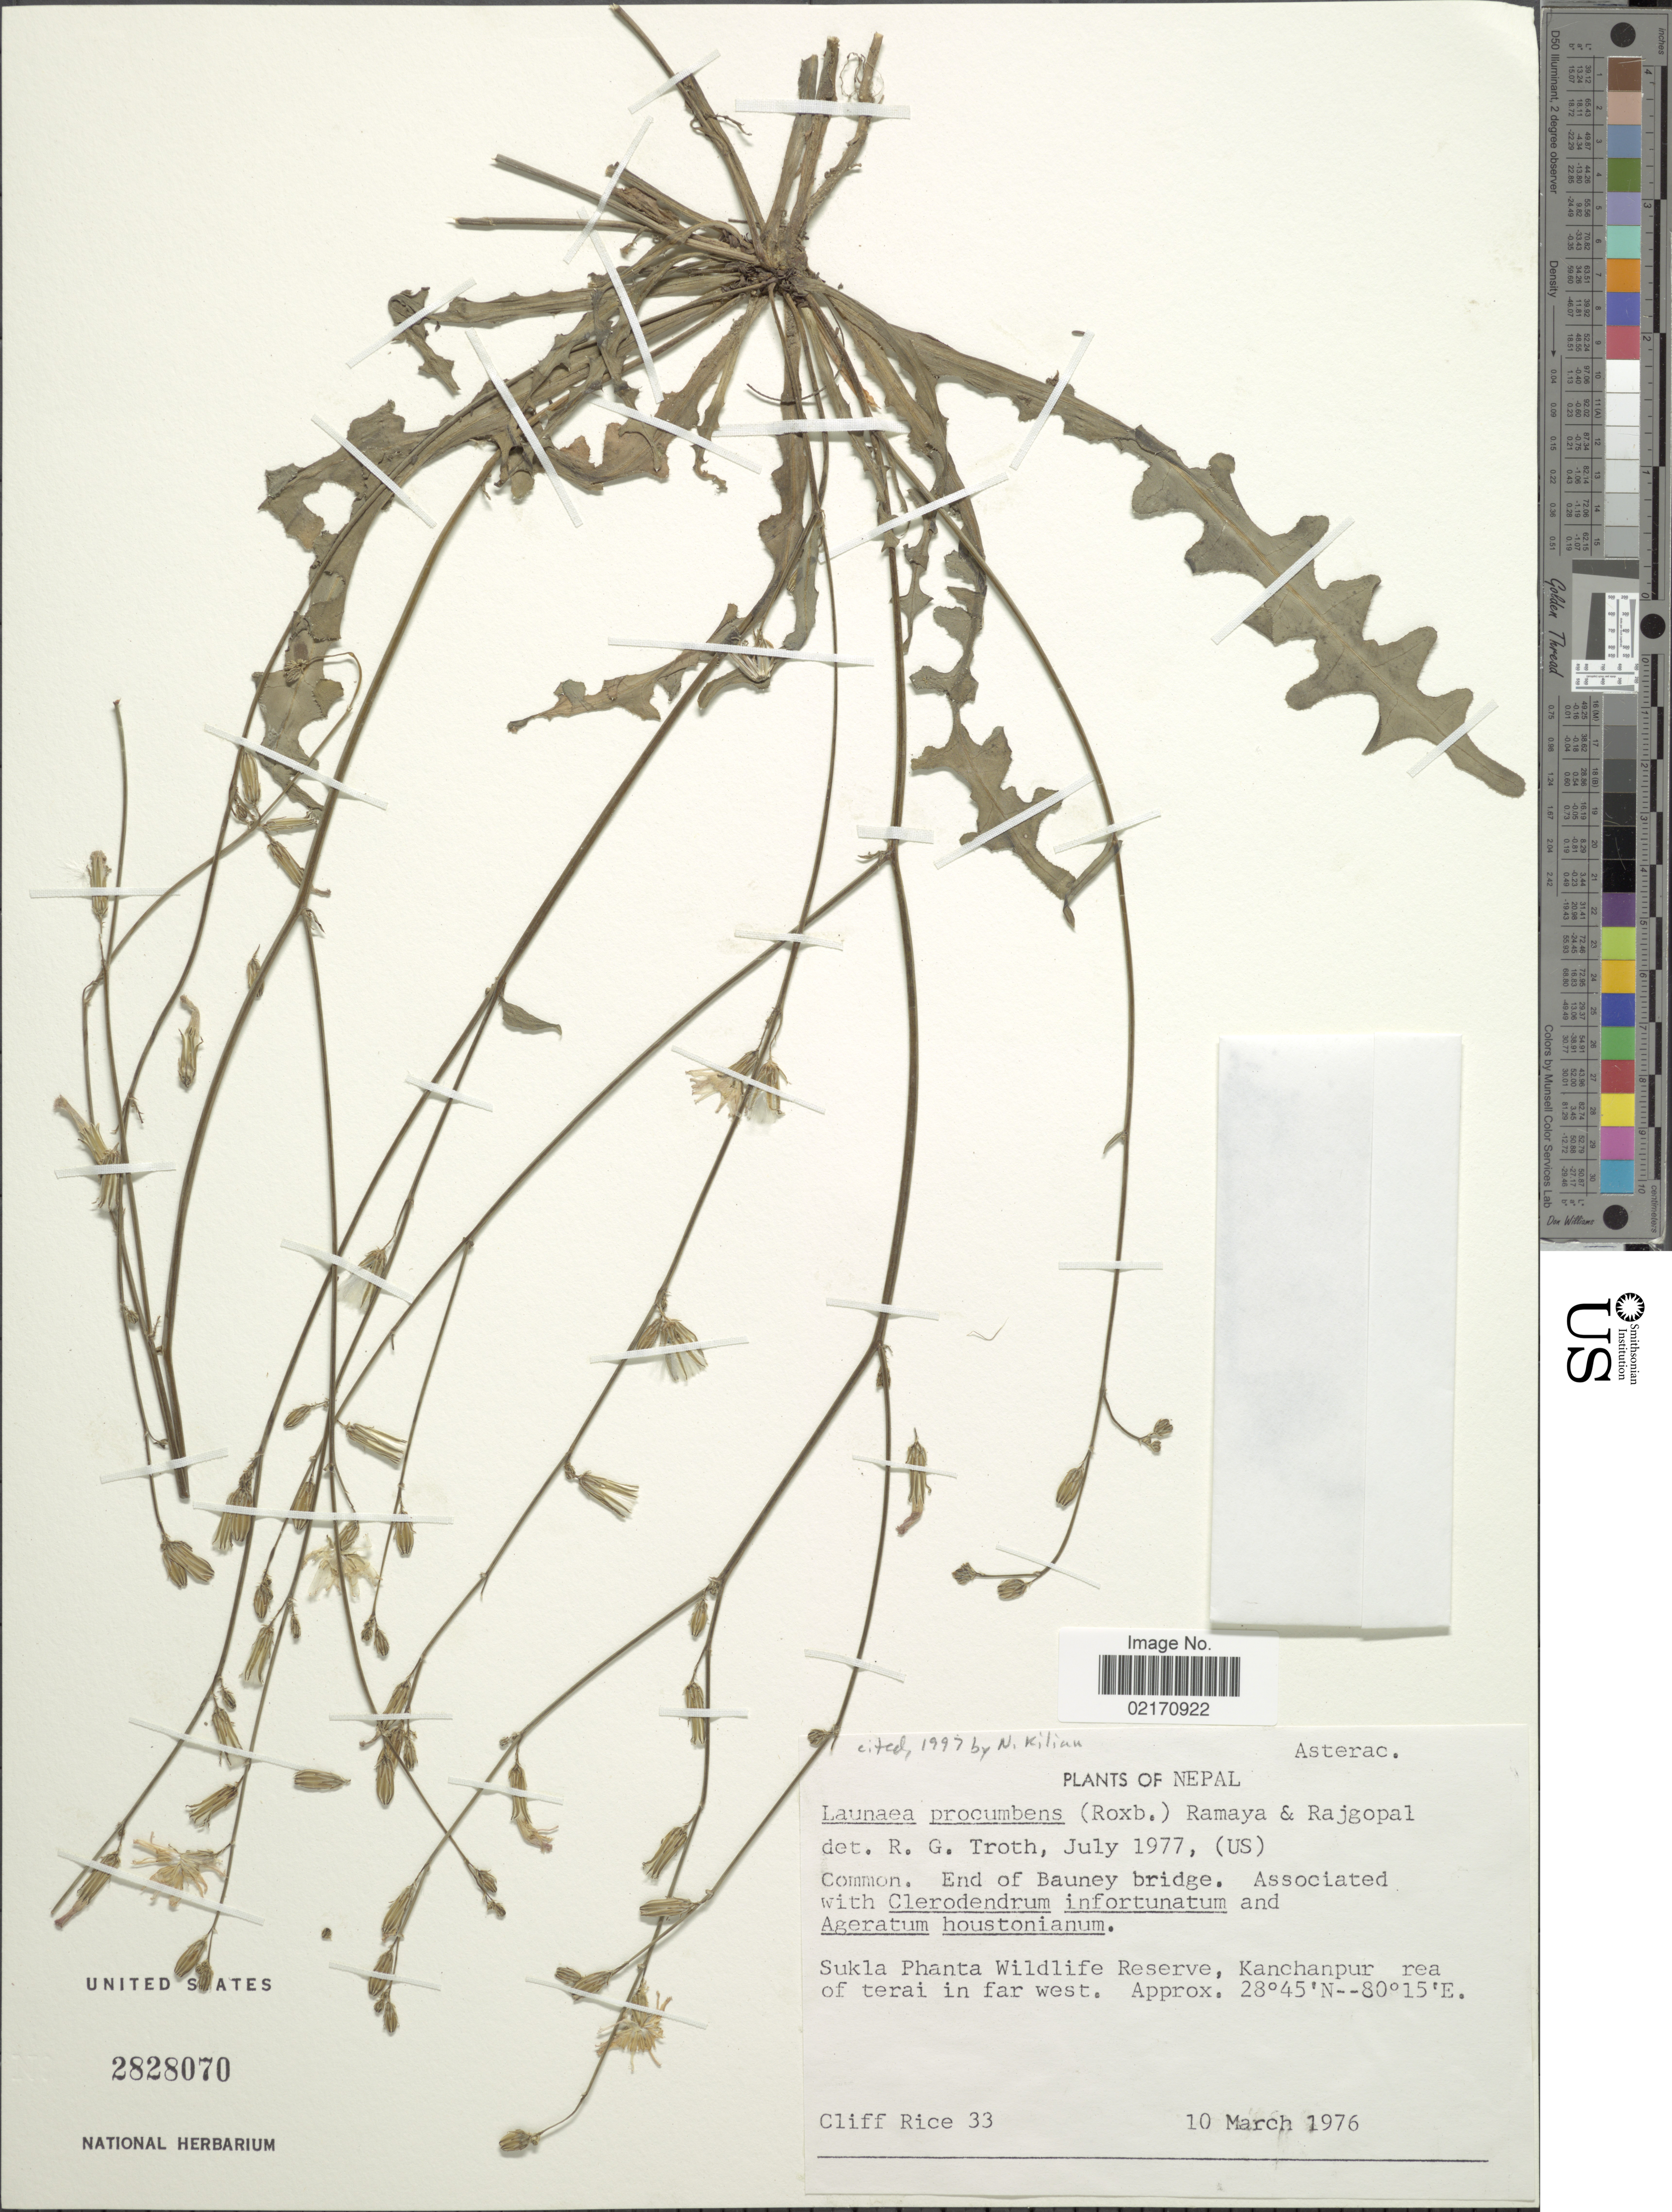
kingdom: Plantae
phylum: Tracheophyta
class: Magnoliopsida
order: Asterales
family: Asteraceae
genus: Launaea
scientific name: Launaea procumbens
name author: (Roxb.) Ramayya & Rajagopal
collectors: C. Rice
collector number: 33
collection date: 1976-03-10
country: Nepal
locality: Sukla Phanta Wildlife Reserve, Kanchanpur rea of terai in far west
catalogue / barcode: US 2828070